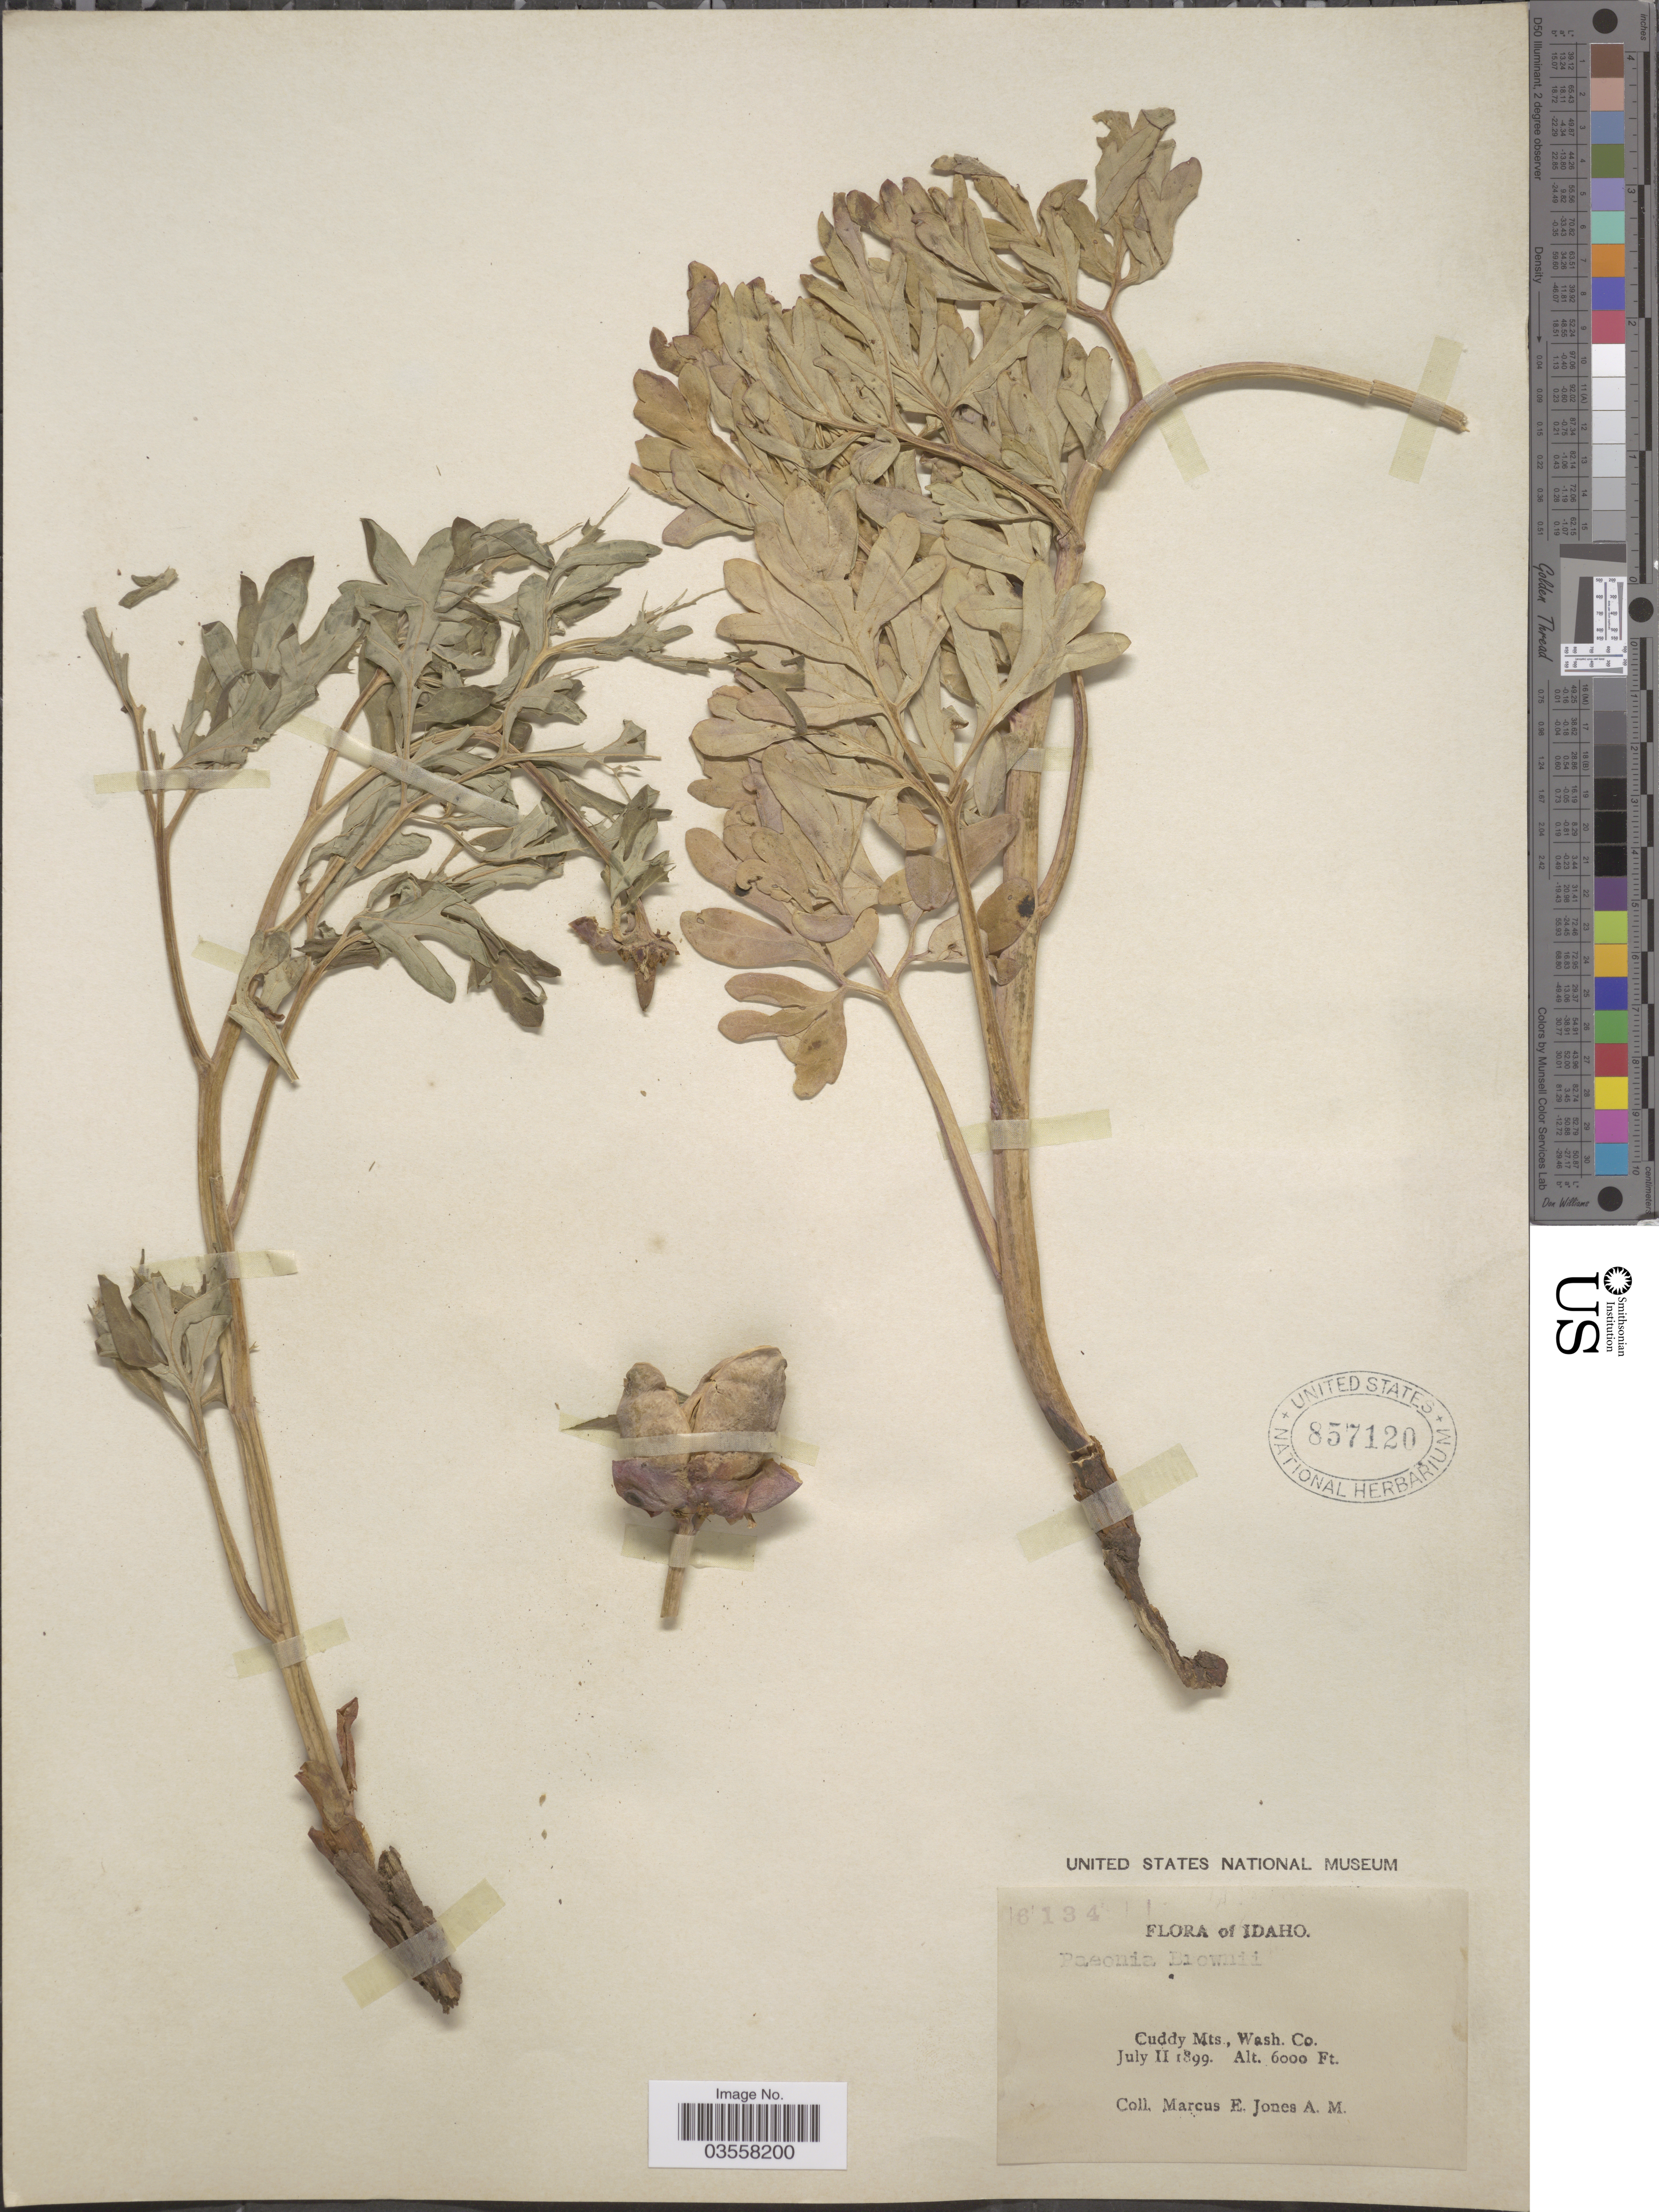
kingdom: Plantae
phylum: Tracheophyta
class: Magnoliopsida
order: Saxifragales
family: Paeoniaceae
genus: Paeonia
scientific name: Paeonia brownii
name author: Douglas ex Hook.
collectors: M. E. Jones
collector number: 6134*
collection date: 1899-07-11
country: United States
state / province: Idaho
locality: Cuddy Mts., Wash. Co.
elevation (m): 1829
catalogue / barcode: US 857120